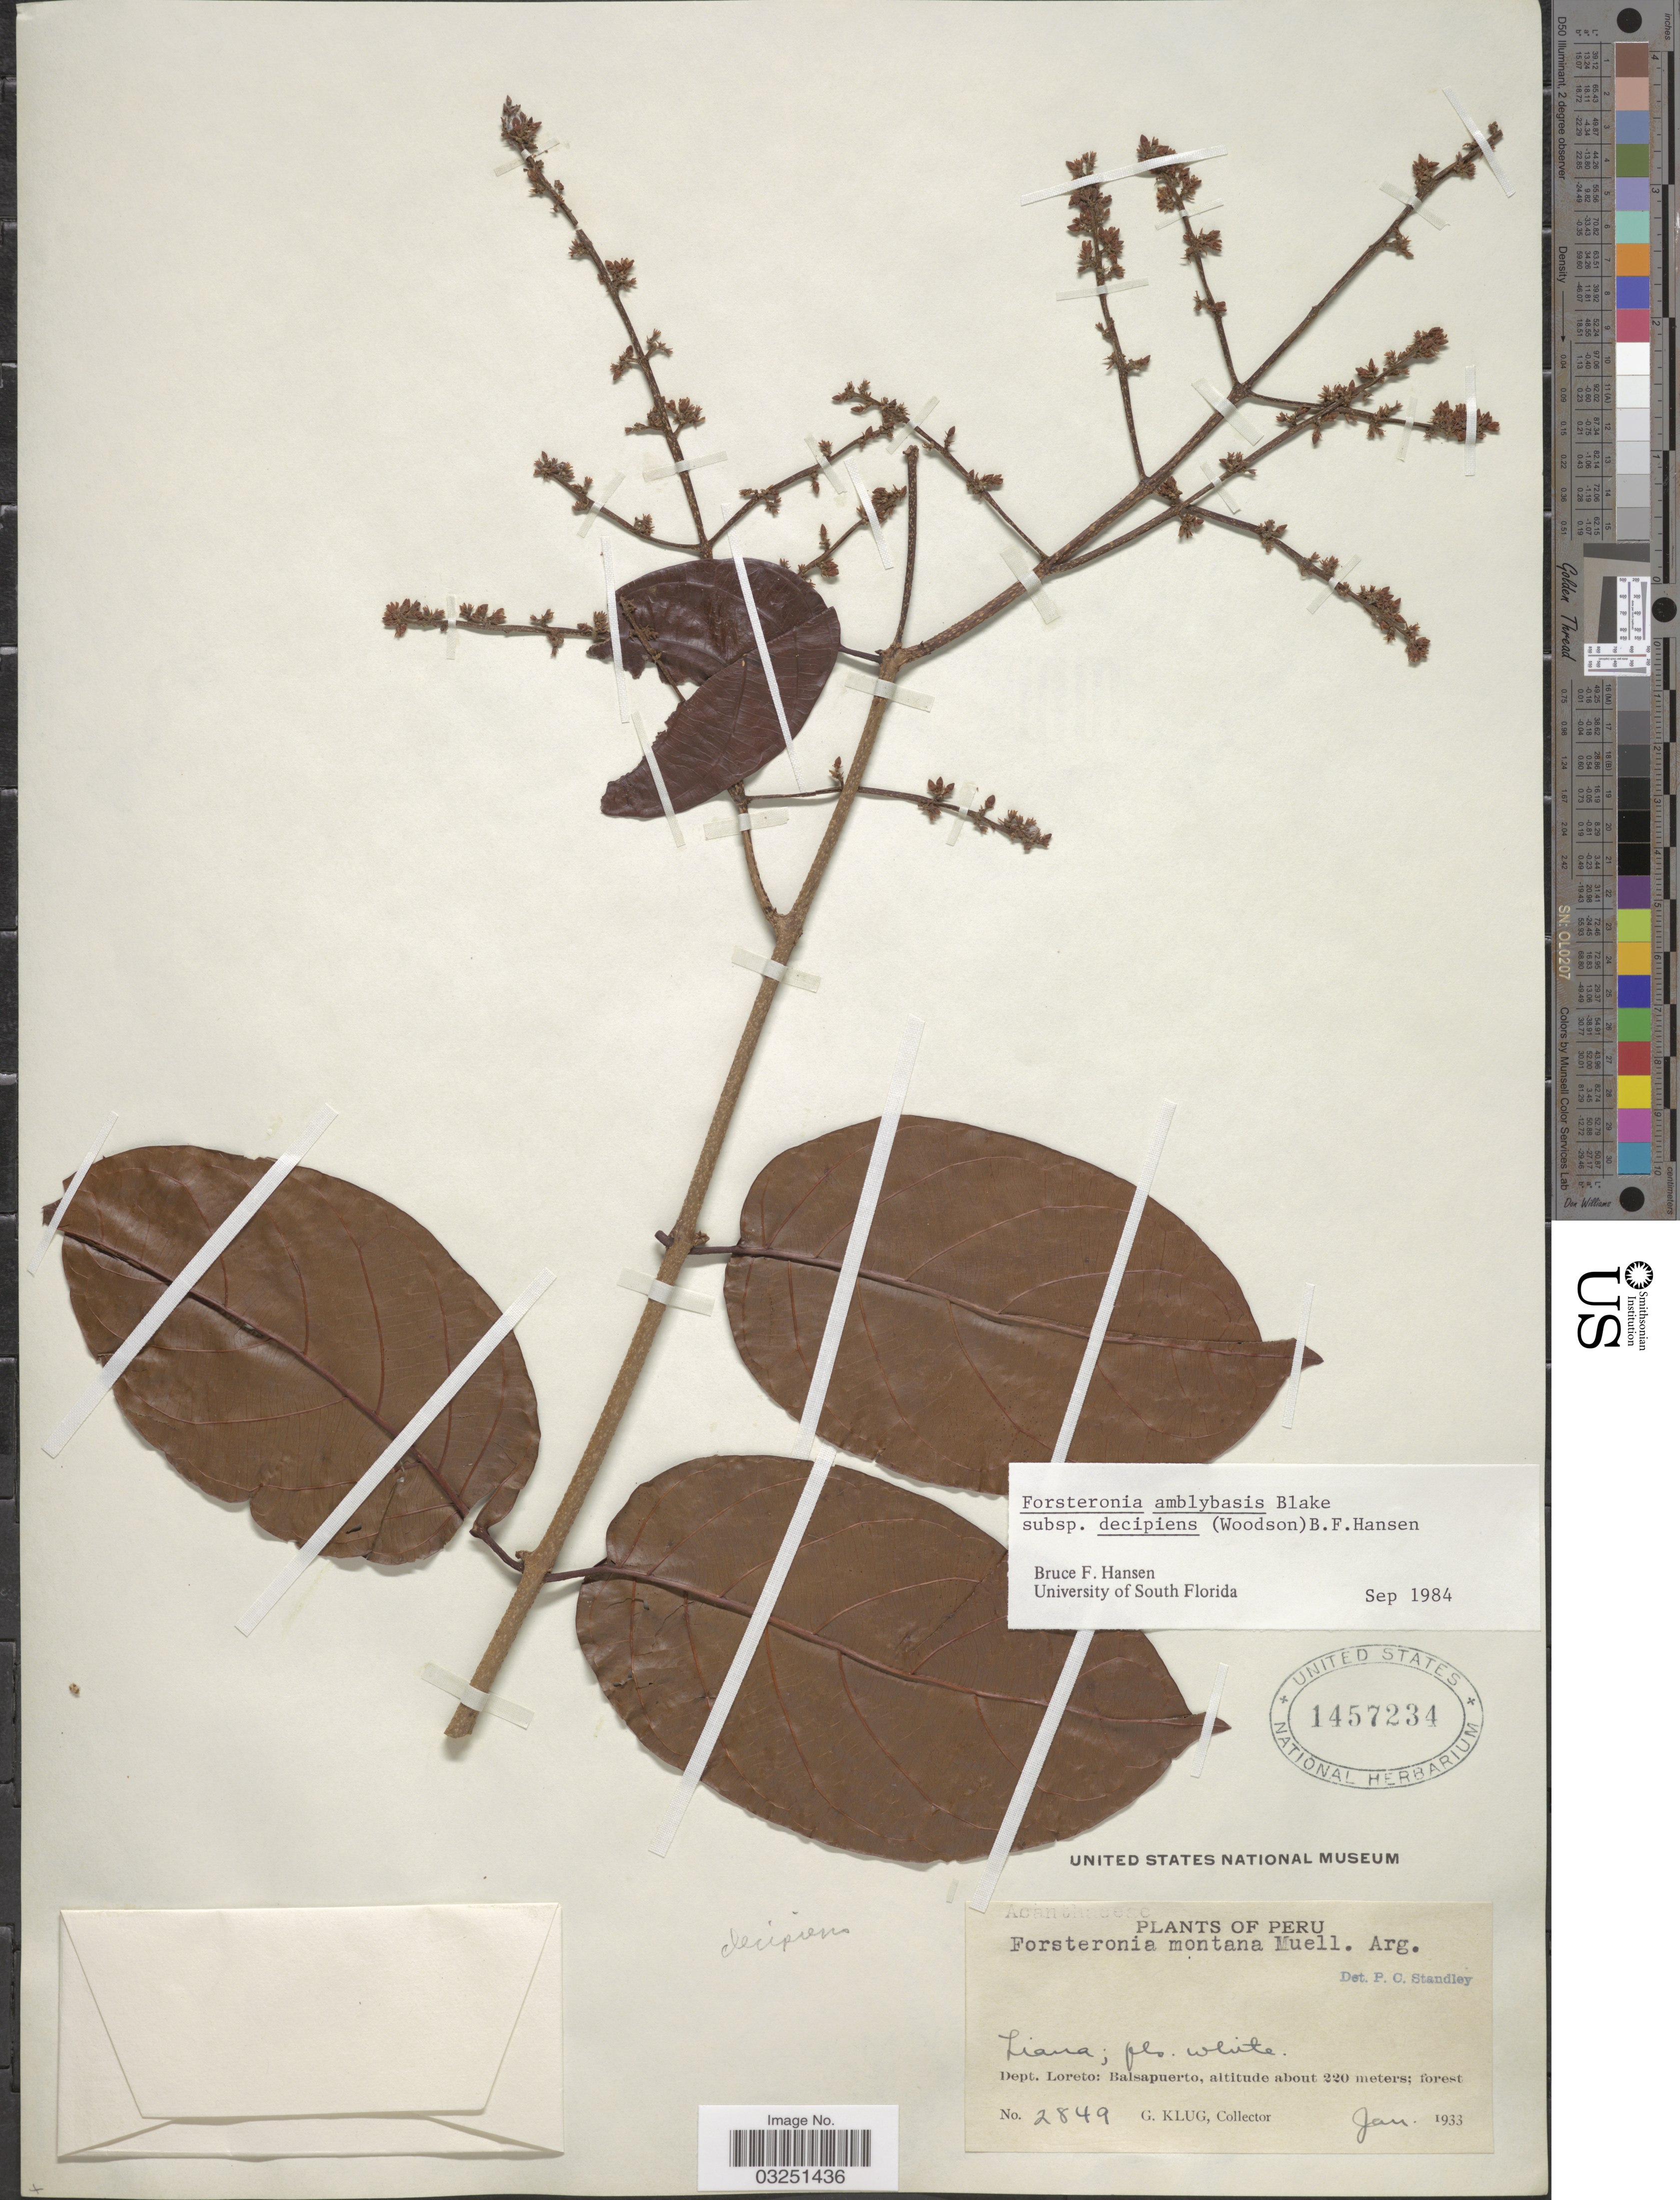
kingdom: Plantae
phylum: Tracheophyta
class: Magnoliopsida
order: Gentianales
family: Apocynaceae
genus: Forsteronia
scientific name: Forsteronia amblybasis subsp. decipiens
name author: (Woodson) B.F. Hansen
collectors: G. Klug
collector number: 2849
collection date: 1933-01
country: Peru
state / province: Loreto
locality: Dept. Loreto: Balsapuerto.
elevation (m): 220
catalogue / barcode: US 1457234